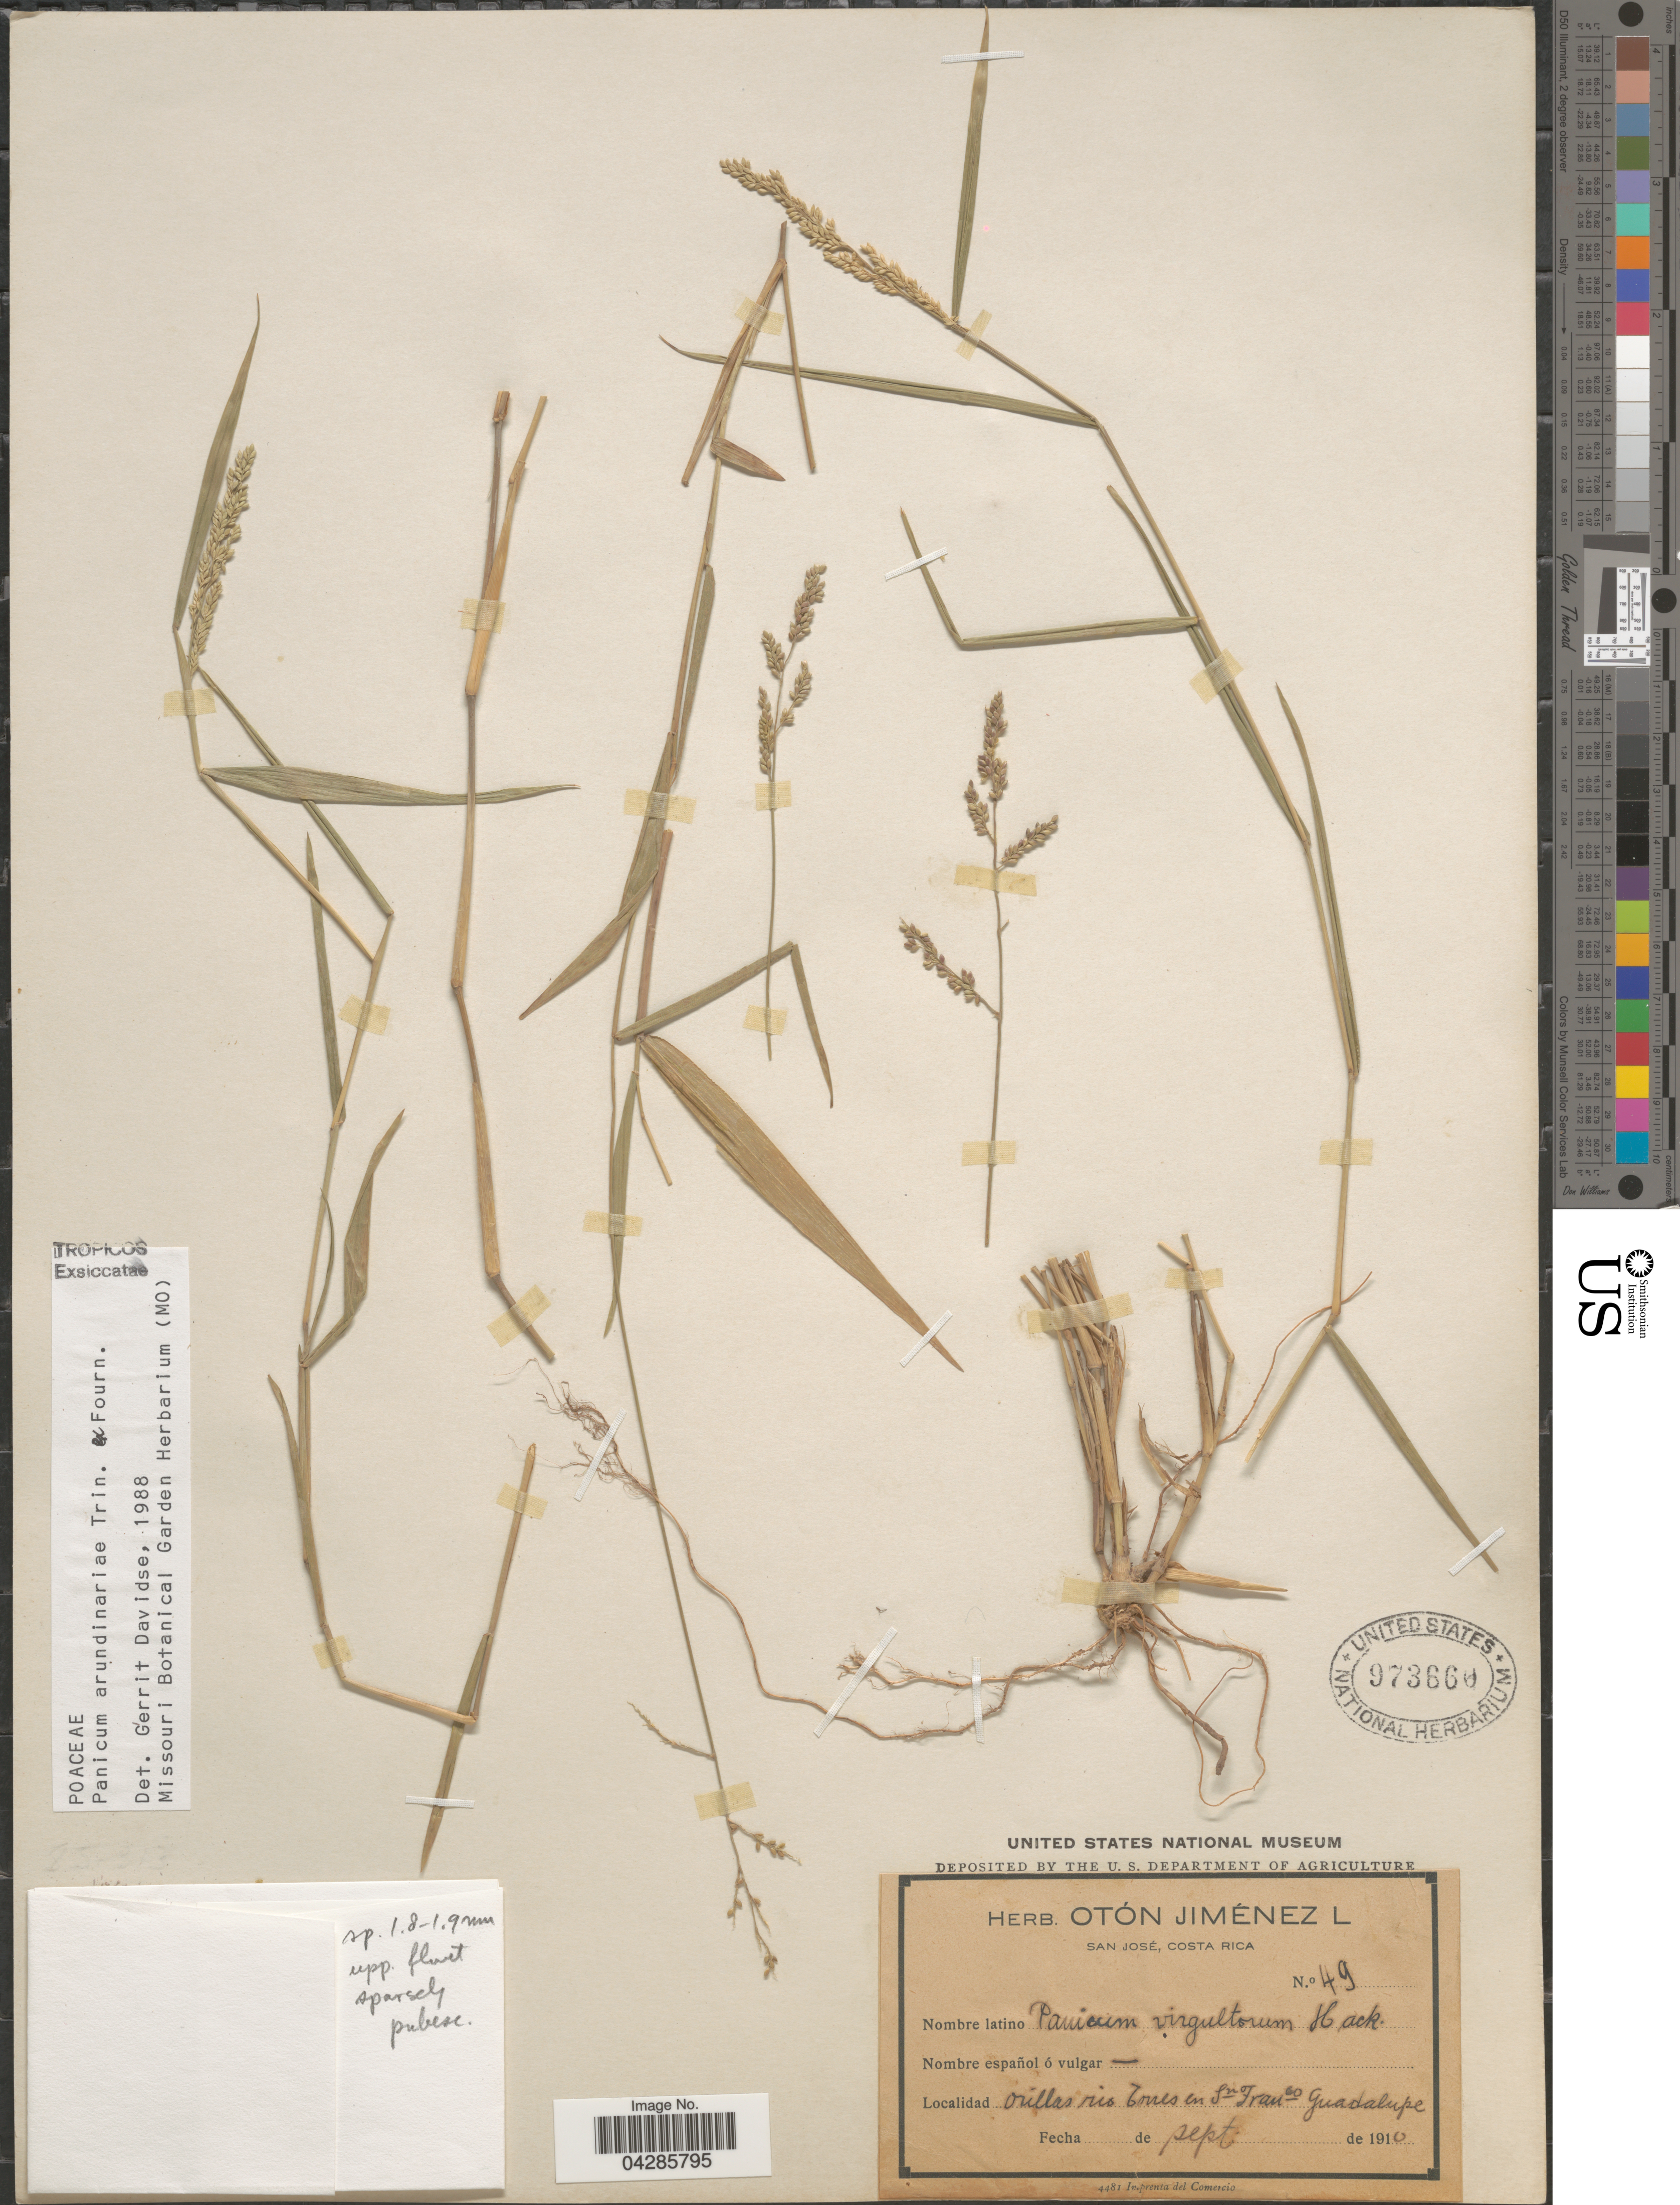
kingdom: Plantae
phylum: Tracheophyta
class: Liliopsida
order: Poales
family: Poaceae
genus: Morronea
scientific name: Morronea arundinariae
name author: (Trin. ex E. Fourn.) Zuloaga & Scataglini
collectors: ex herb. O. Jimenez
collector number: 49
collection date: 1910-09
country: Costa Rica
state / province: San José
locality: San José. Orillas rio Torres en Sn Frnco. Guadalupe.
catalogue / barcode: US 973660